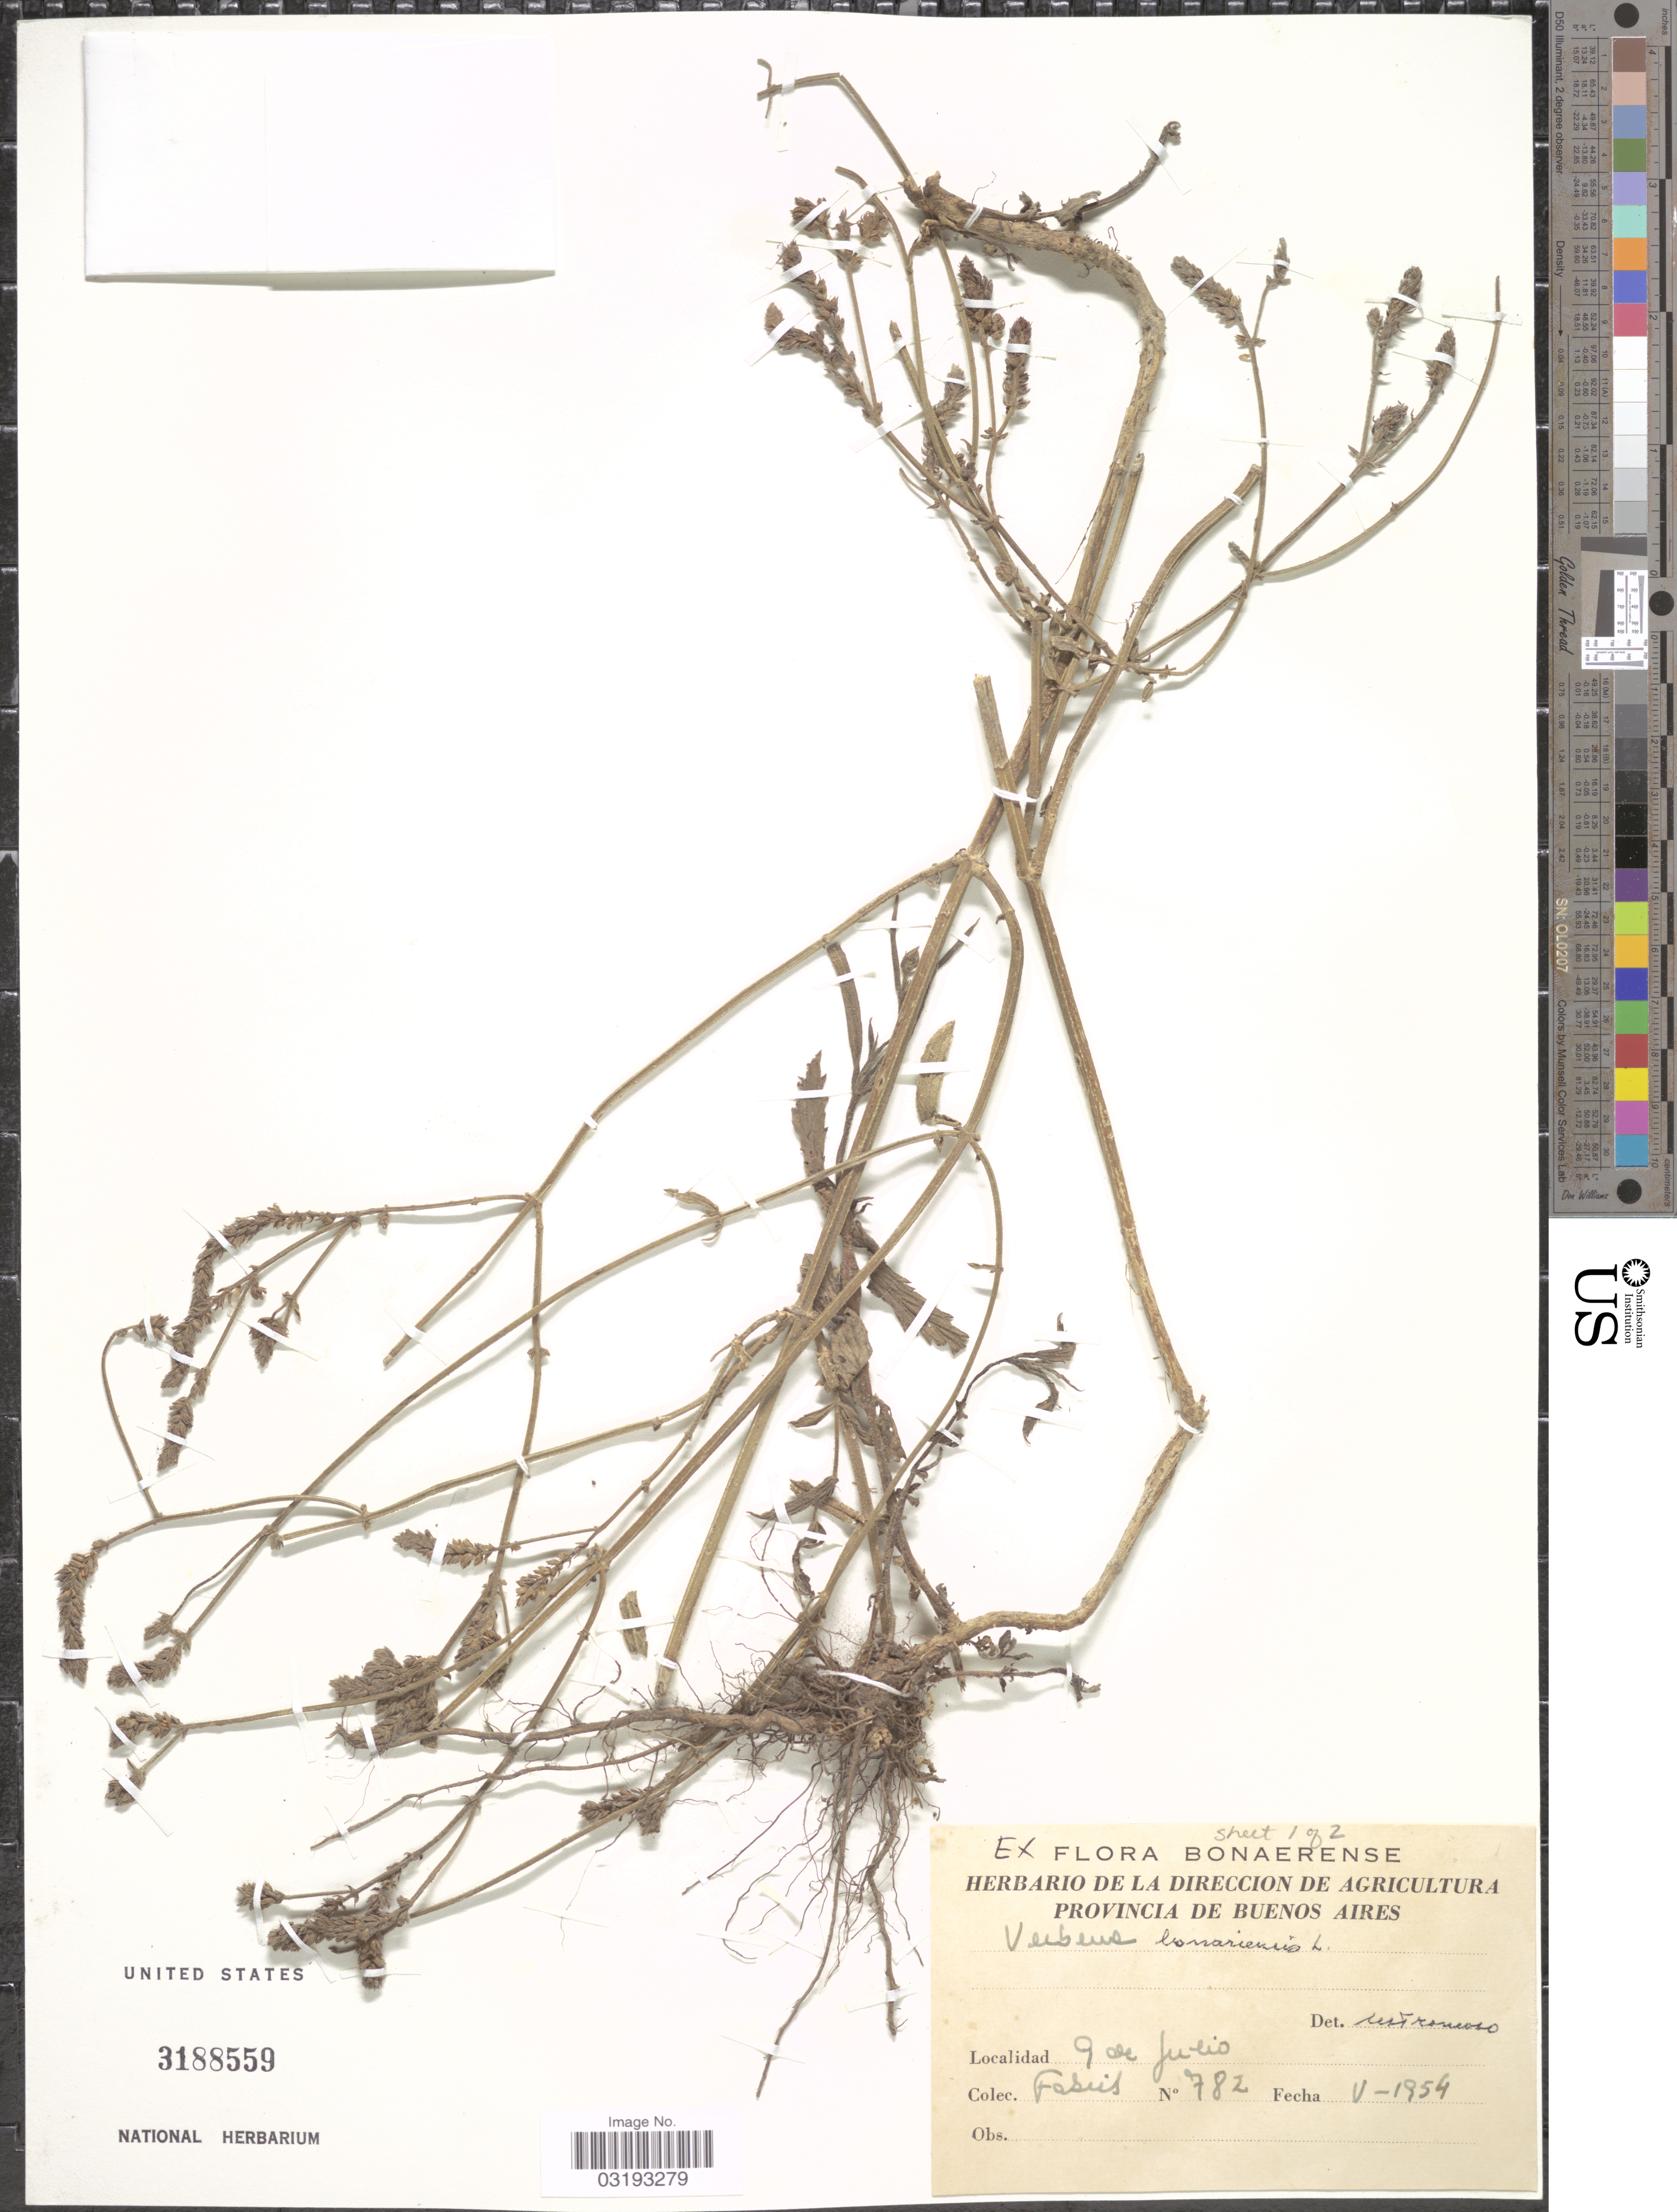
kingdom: Plantae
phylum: Tracheophyta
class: Magnoliopsida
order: Lamiales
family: Verbenaceae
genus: Verbena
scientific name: Verbena bonariensis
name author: L.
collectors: H. A. Fabris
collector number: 782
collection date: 1954-05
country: Argentina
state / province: Buenos Aires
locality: G de Julio.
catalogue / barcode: US 3188559